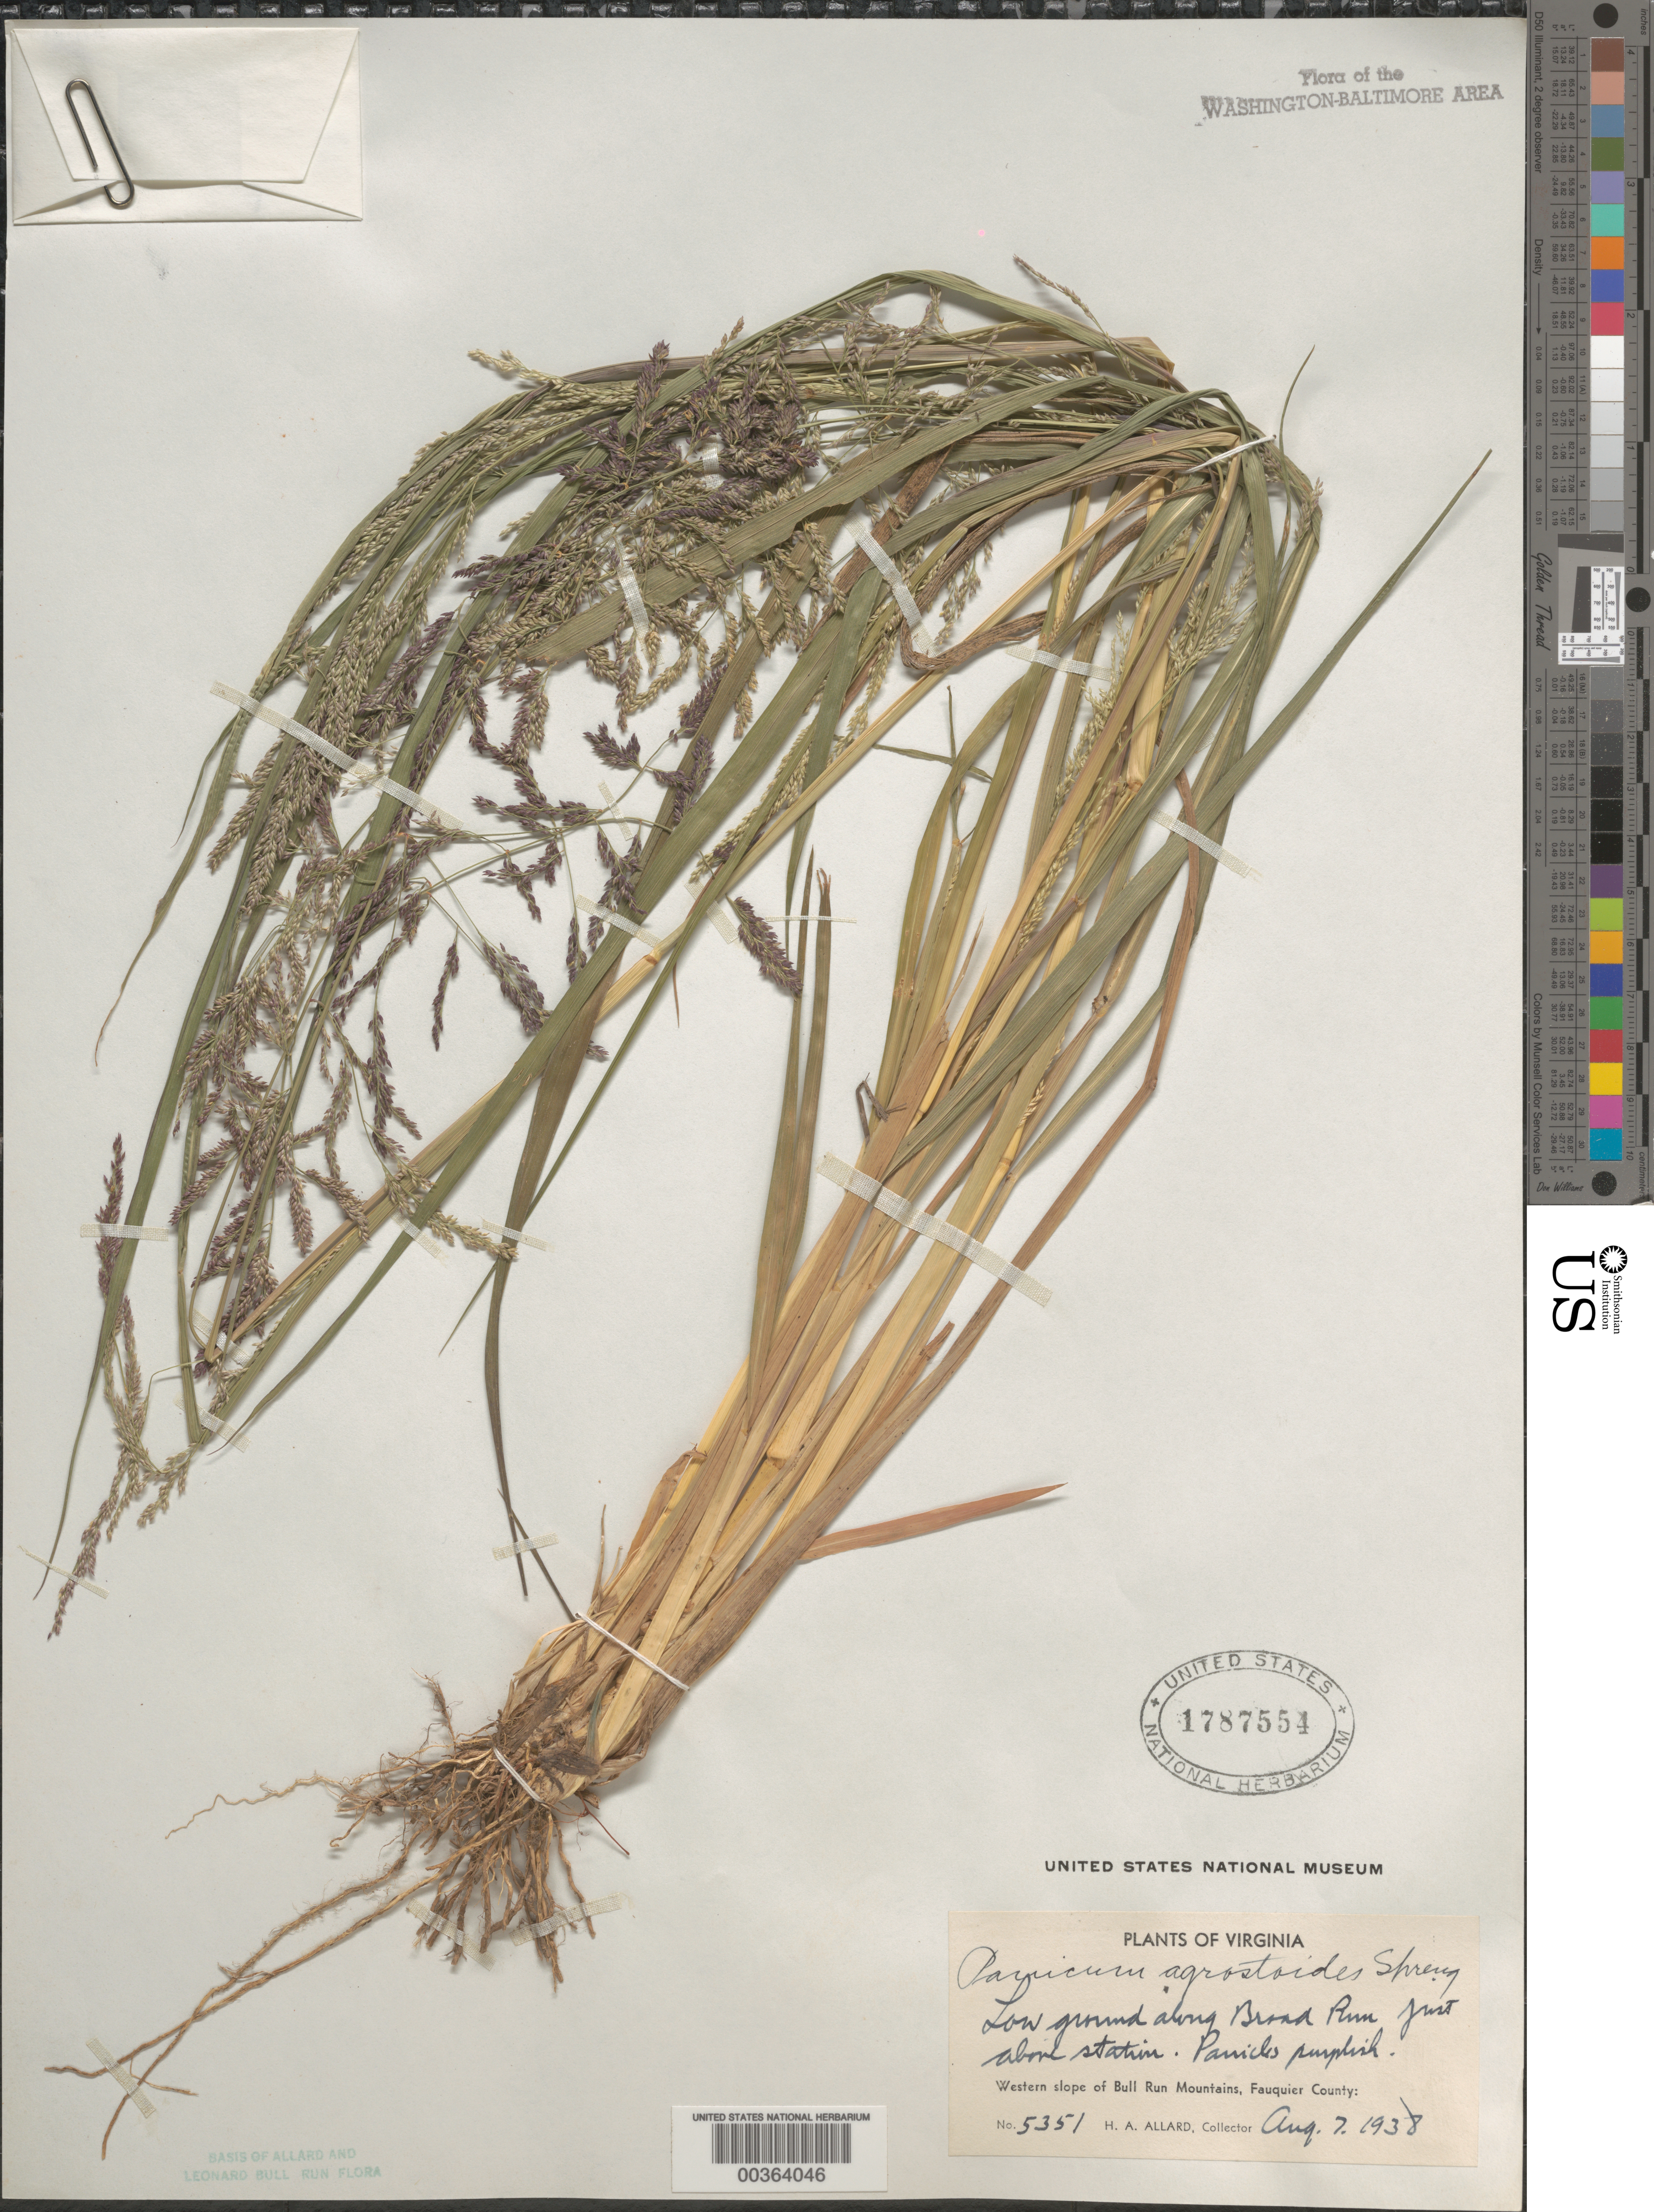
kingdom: Plantae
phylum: Tracheophyta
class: Liliopsida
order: Poales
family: Poaceae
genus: Panicum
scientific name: Panicum rigidulum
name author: Bosc ex Nees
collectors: H. A. Allard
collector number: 5351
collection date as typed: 07 Aug 1938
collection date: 1938-08-07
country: United States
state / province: Virginia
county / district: Fauquier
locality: Broad Run above Station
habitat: Low ground along run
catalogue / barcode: US 1787554